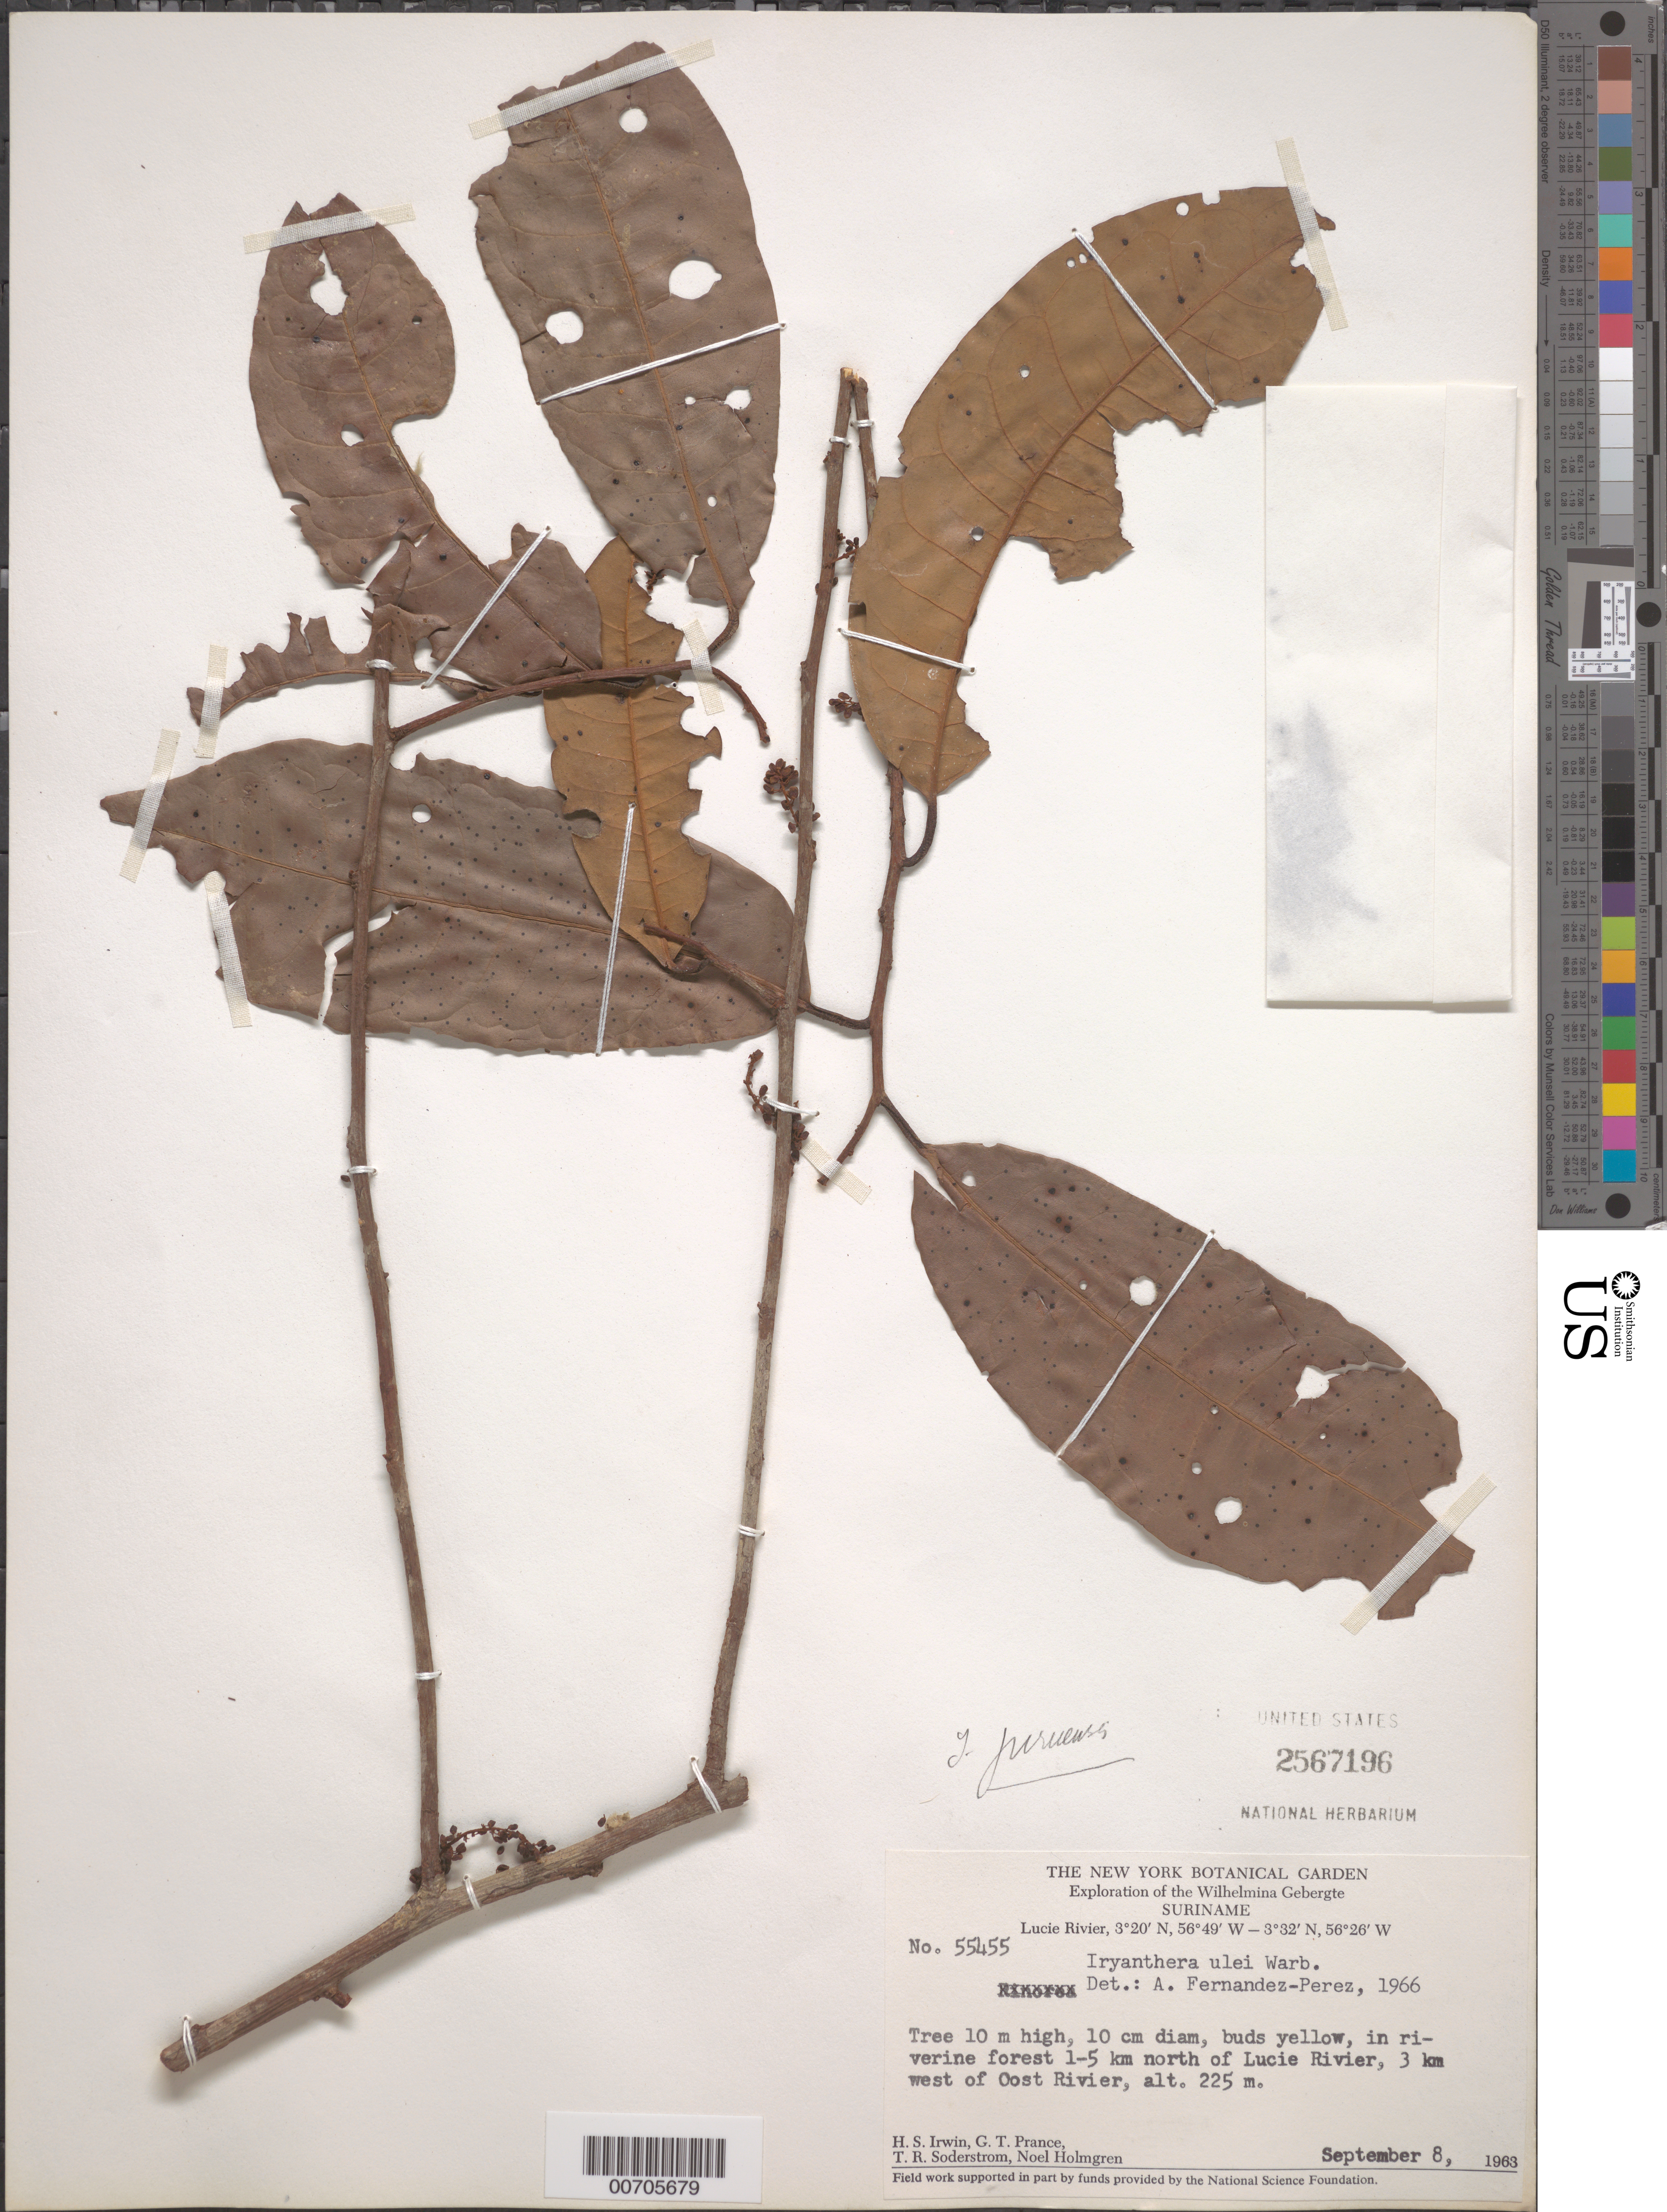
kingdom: Plantae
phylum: Tracheophyta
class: Magnoliopsida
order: Magnoliales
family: Myristicaceae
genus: Iryanthera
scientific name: Iryanthera juruensis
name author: Warb.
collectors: H. Irwin, G. T. Prance, T. R. Soderstrom & N. H. Holmgren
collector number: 55455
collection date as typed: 8-Sep-63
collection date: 1963-09-08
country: Suriname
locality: Lucie R., 1.5 km N of, 3 km W of Oost R., Wilhelmina Gebergte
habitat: Riverine forest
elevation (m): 225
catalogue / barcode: US 2567196